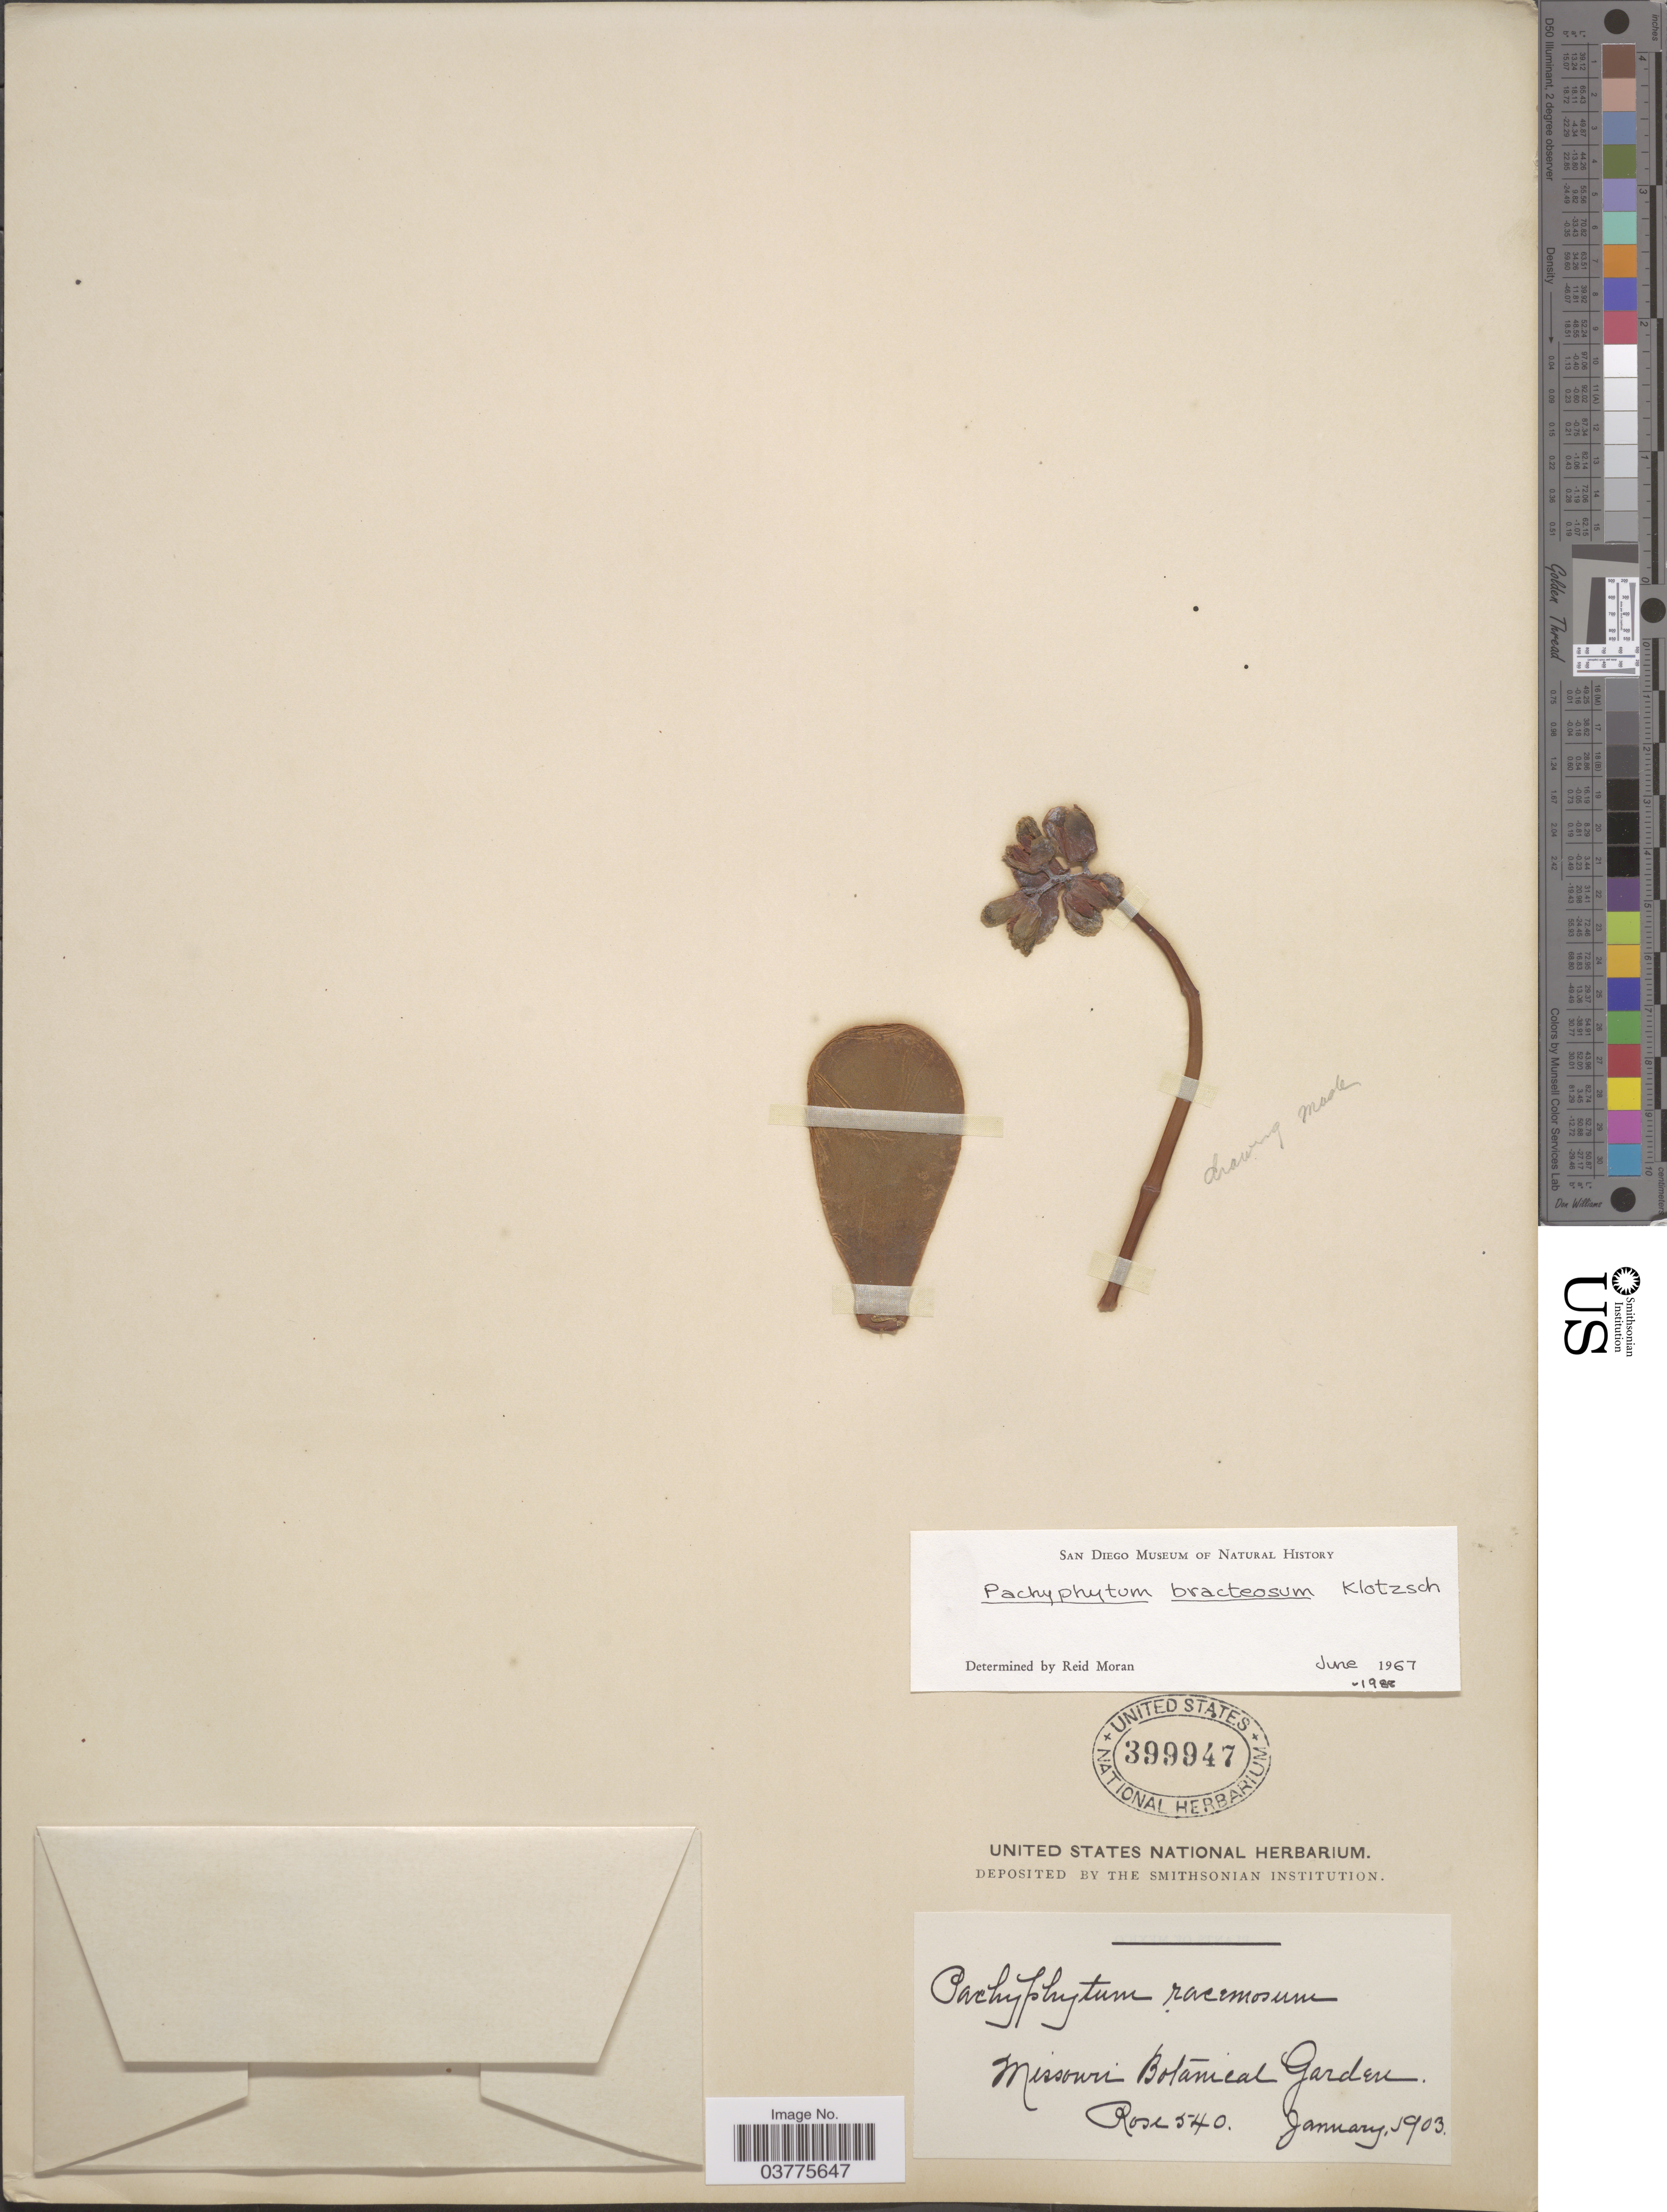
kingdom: Plantae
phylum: Tracheophyta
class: Magnoliopsida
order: Saxifragales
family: Crassulaceae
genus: Pachyphytum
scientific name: Pachyphytum bracteosum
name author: Link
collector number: Rose540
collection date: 1903-01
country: United States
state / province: Missouri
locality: Missouri Botanical Garden.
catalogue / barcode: US 399947